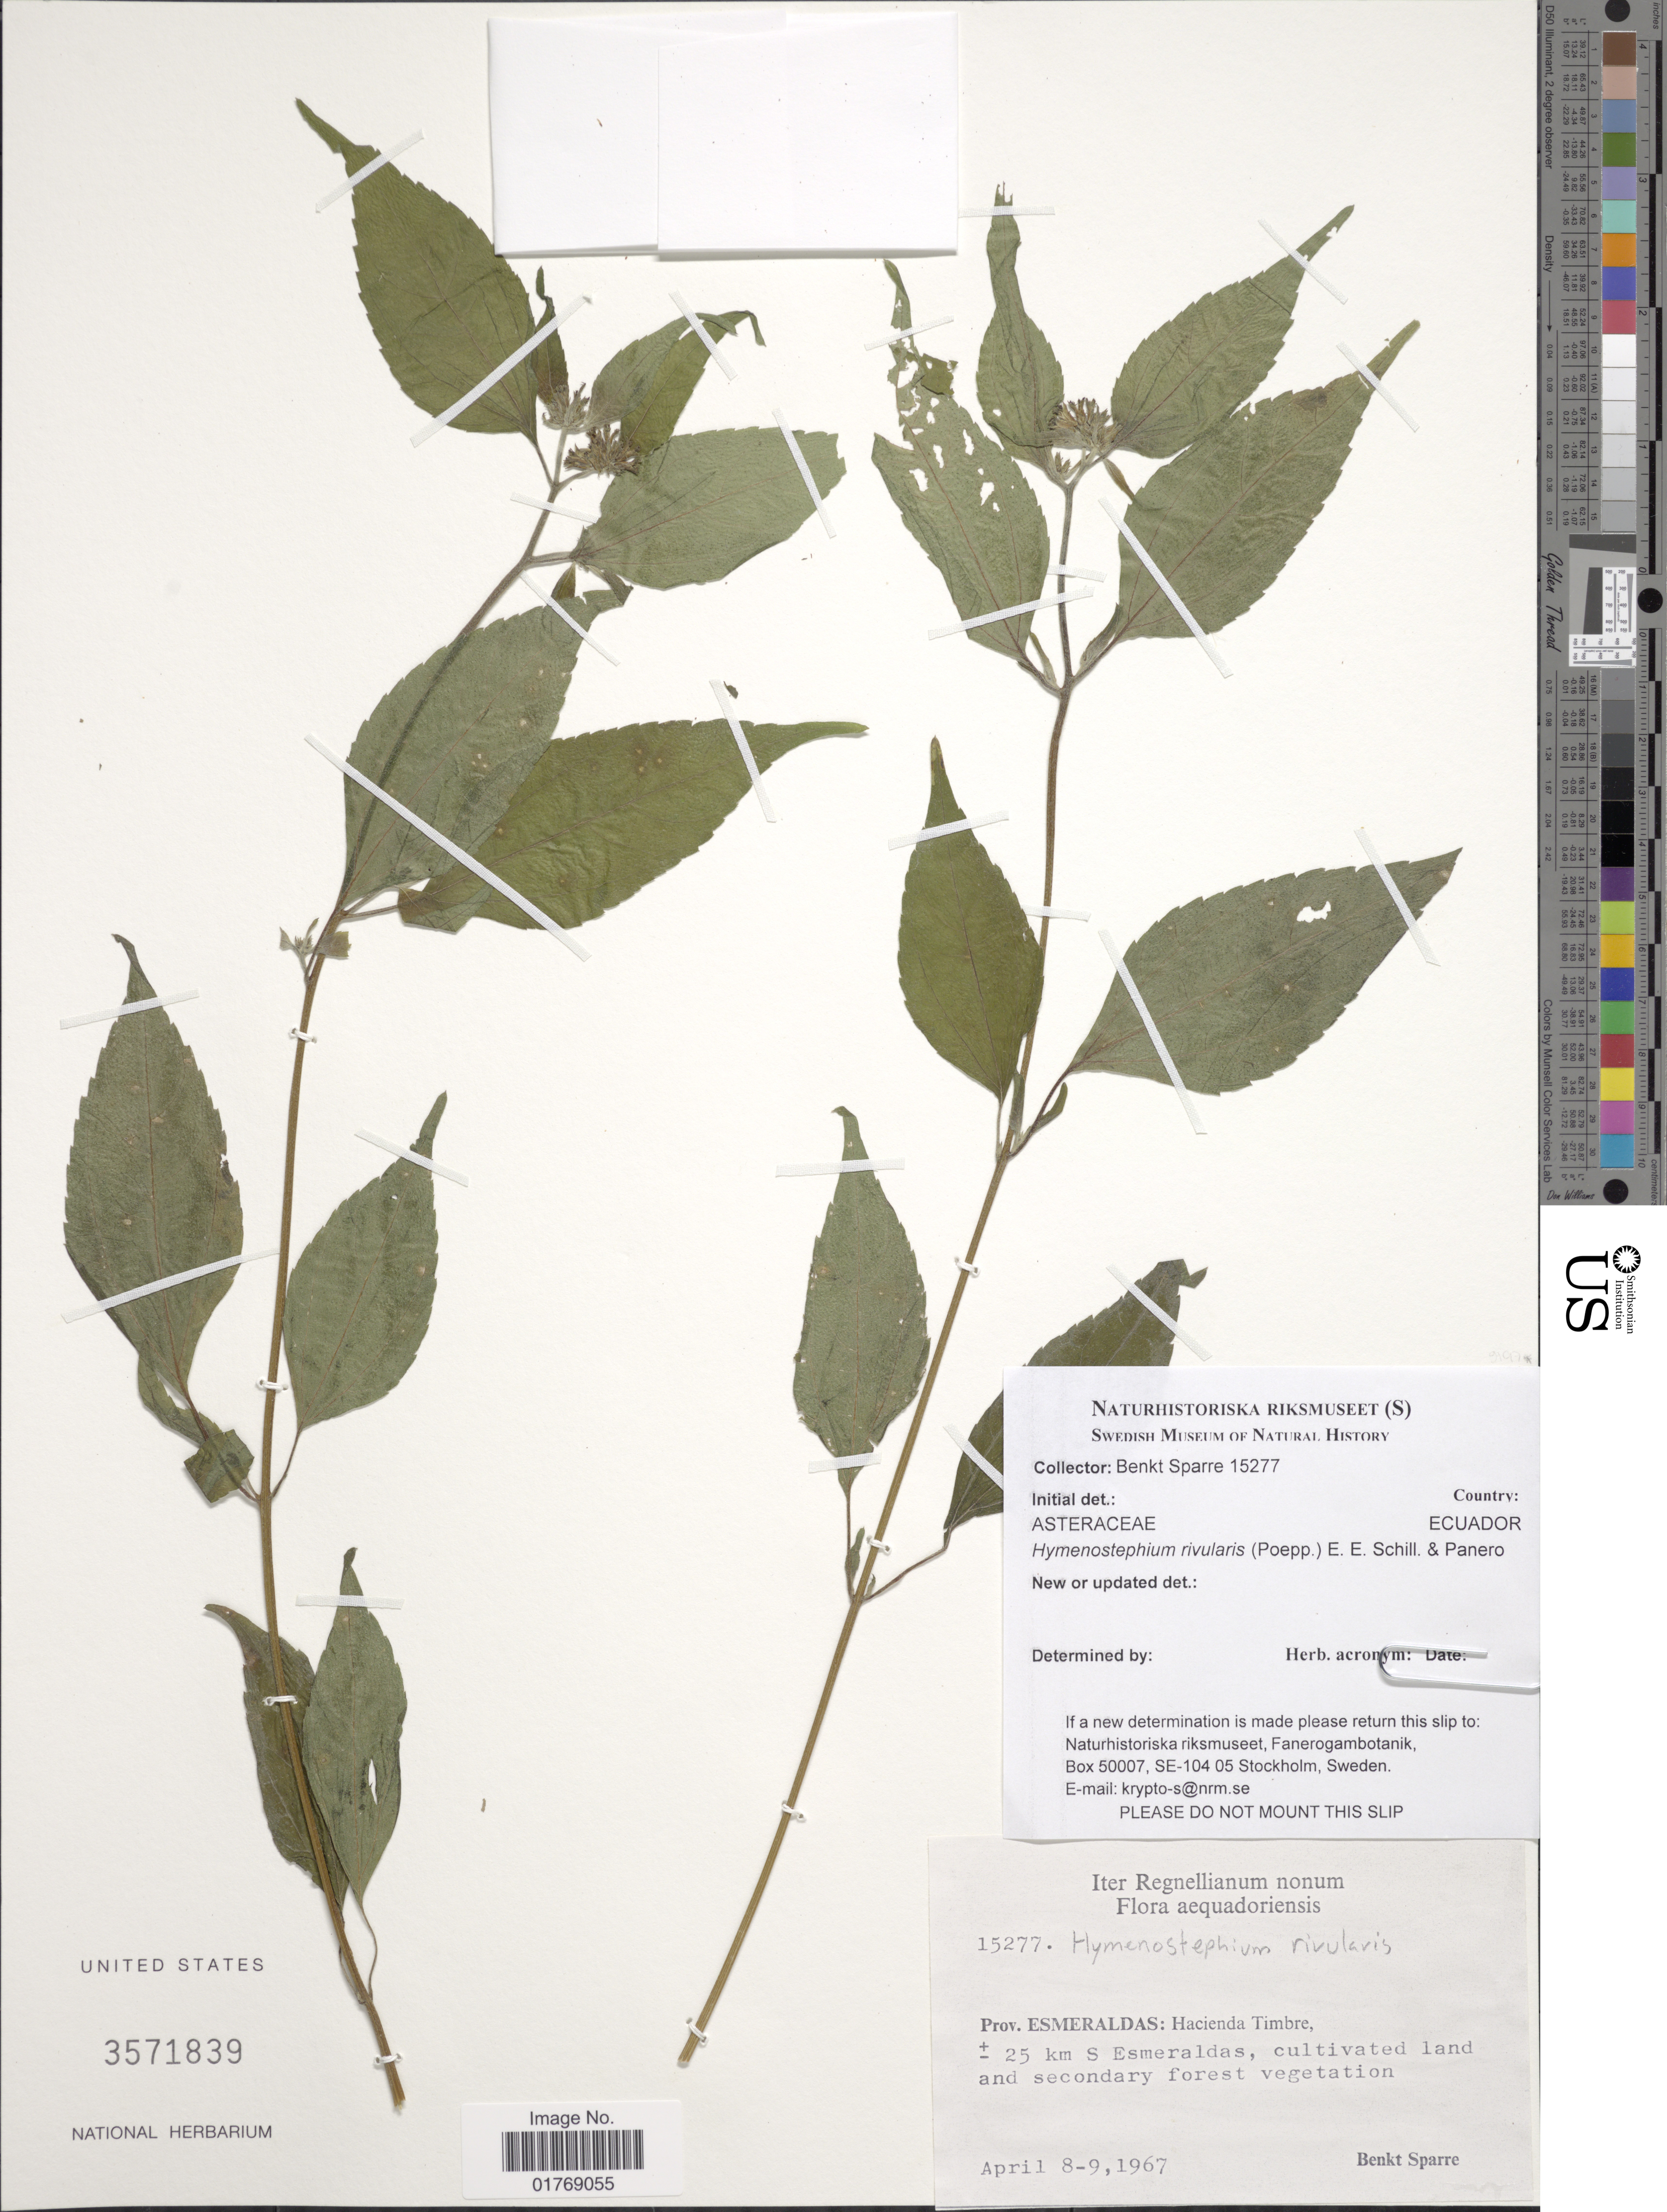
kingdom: Plantae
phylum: Tracheophyta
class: Magnoliopsida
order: Asterales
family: Asteraceae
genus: Viguiera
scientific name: Viguiera rivularis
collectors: B. Sparre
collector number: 15277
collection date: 1967-04-08/1967-04-09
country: Ecuador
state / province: Esmeraldas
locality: Prov. Esmeraldas: Hacienda Timbre, ± 25 km S Esmeraldas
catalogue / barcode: US 3571839